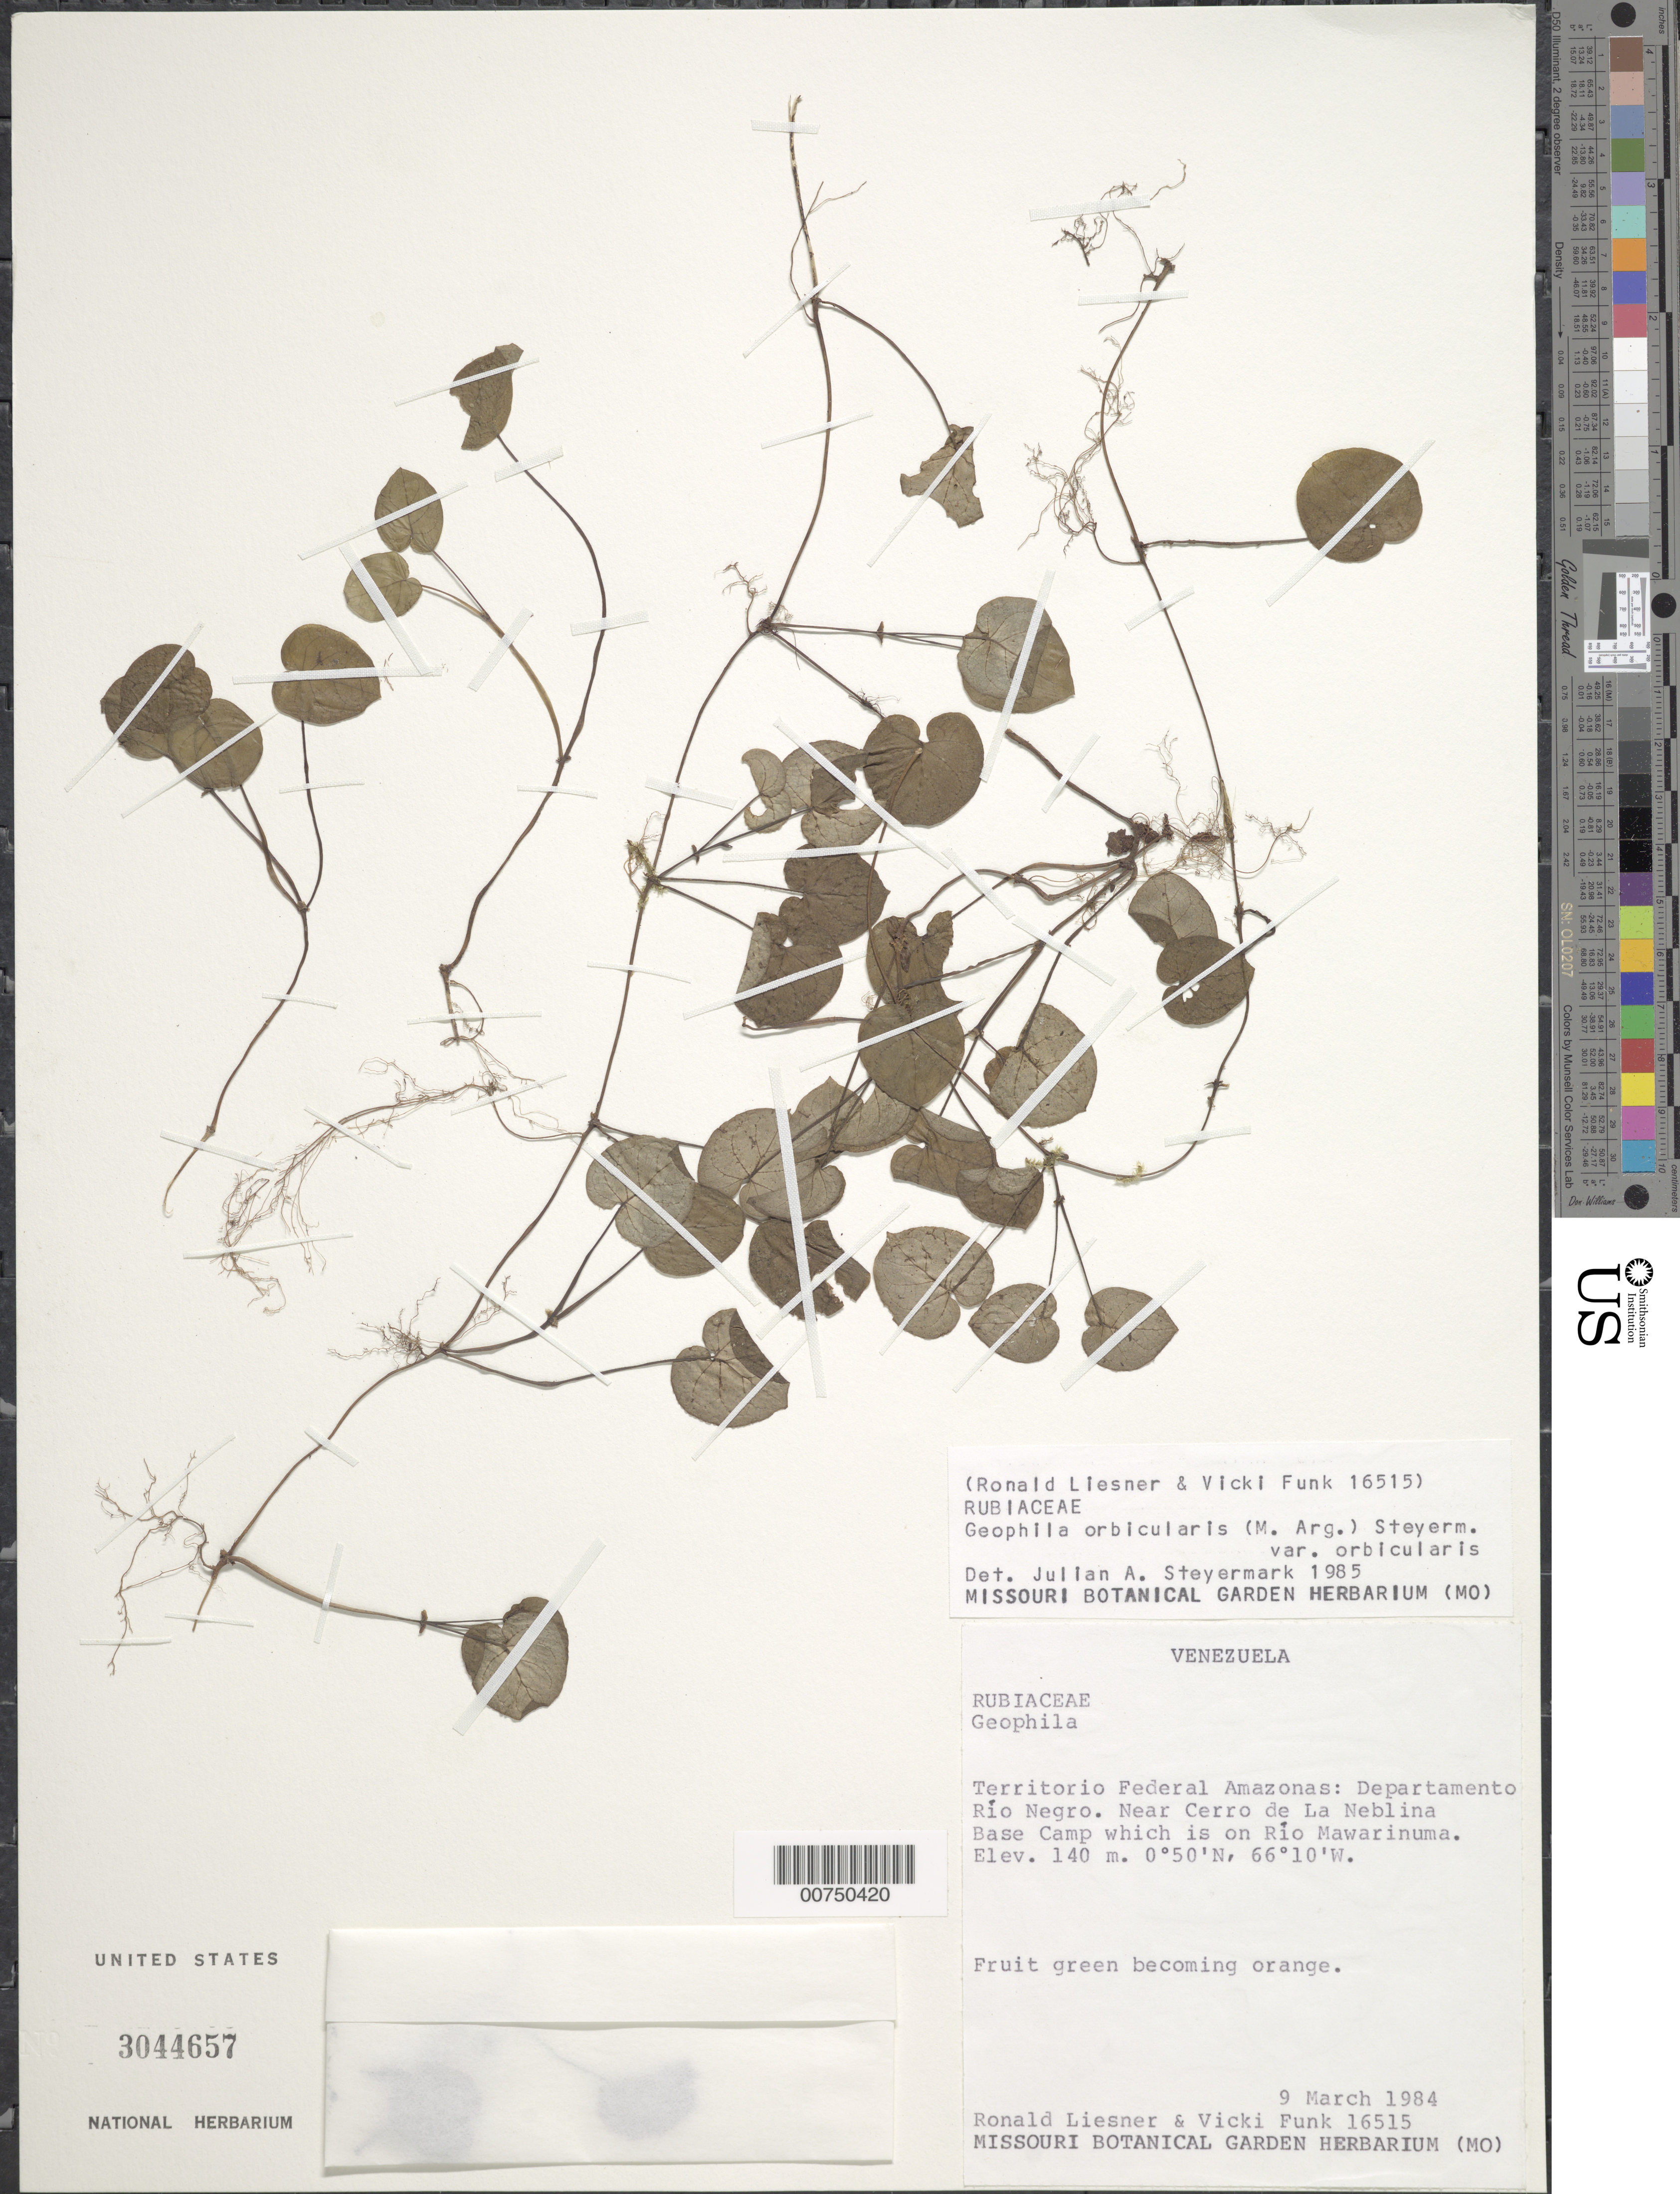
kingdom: Plantae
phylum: Tracheophyta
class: Magnoliopsida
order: Gentianales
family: Rubiaceae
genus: Geophila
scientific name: Geophila orbicularis var. orbicularis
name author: (Müll. Arg.) Steyerm.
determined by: Steyermark, Julian A., (VEN)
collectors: R. L. Liesner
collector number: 16515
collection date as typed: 9-Mar-84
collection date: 1984-03-09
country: Venezuela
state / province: Amazonas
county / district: Río Negro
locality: Cerro de La Neblina Base Camp, near, on Río Mawarinuma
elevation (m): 140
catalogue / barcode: US 3044657